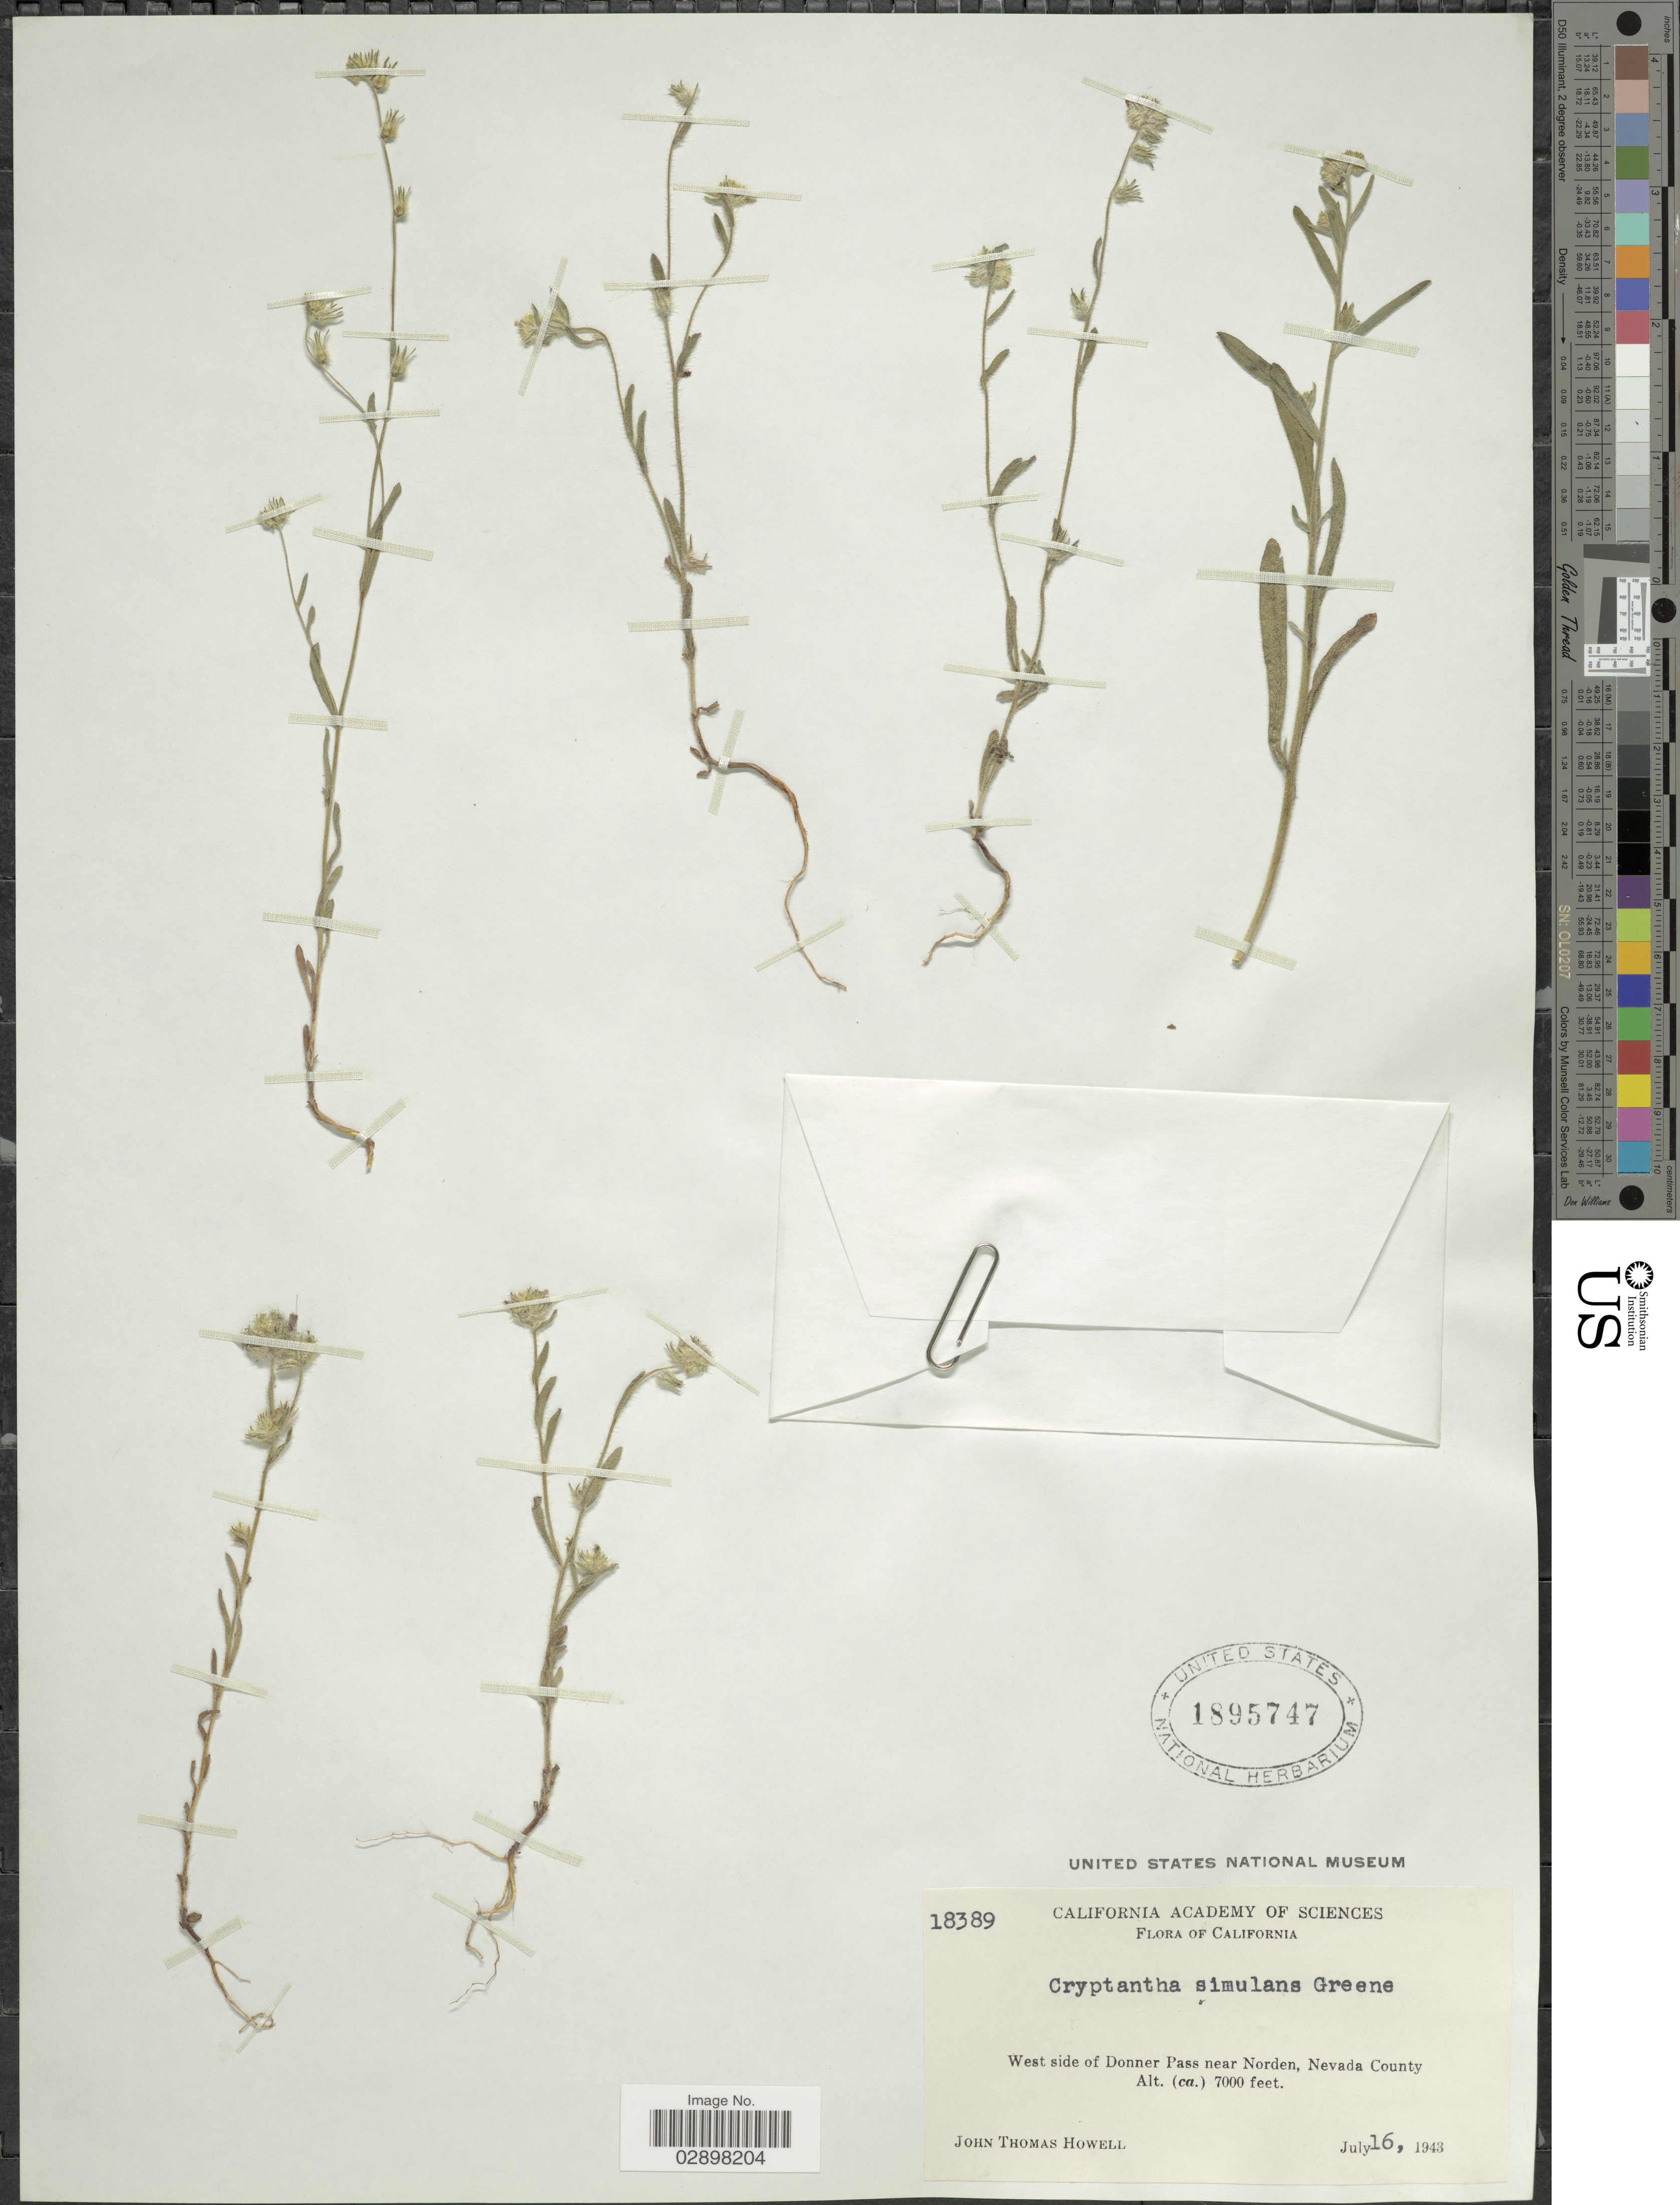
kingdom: Plantae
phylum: Tracheophyta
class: Magnoliopsida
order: Boraginales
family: Boraginaceae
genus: Cryptantha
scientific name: Cryptantha simulans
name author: Greene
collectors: J. T. Howell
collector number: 18389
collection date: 1943-07-16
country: United States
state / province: California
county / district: Nevada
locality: West side of Donner Pass near Norden, Nevada County.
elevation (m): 2134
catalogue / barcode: US 1895747